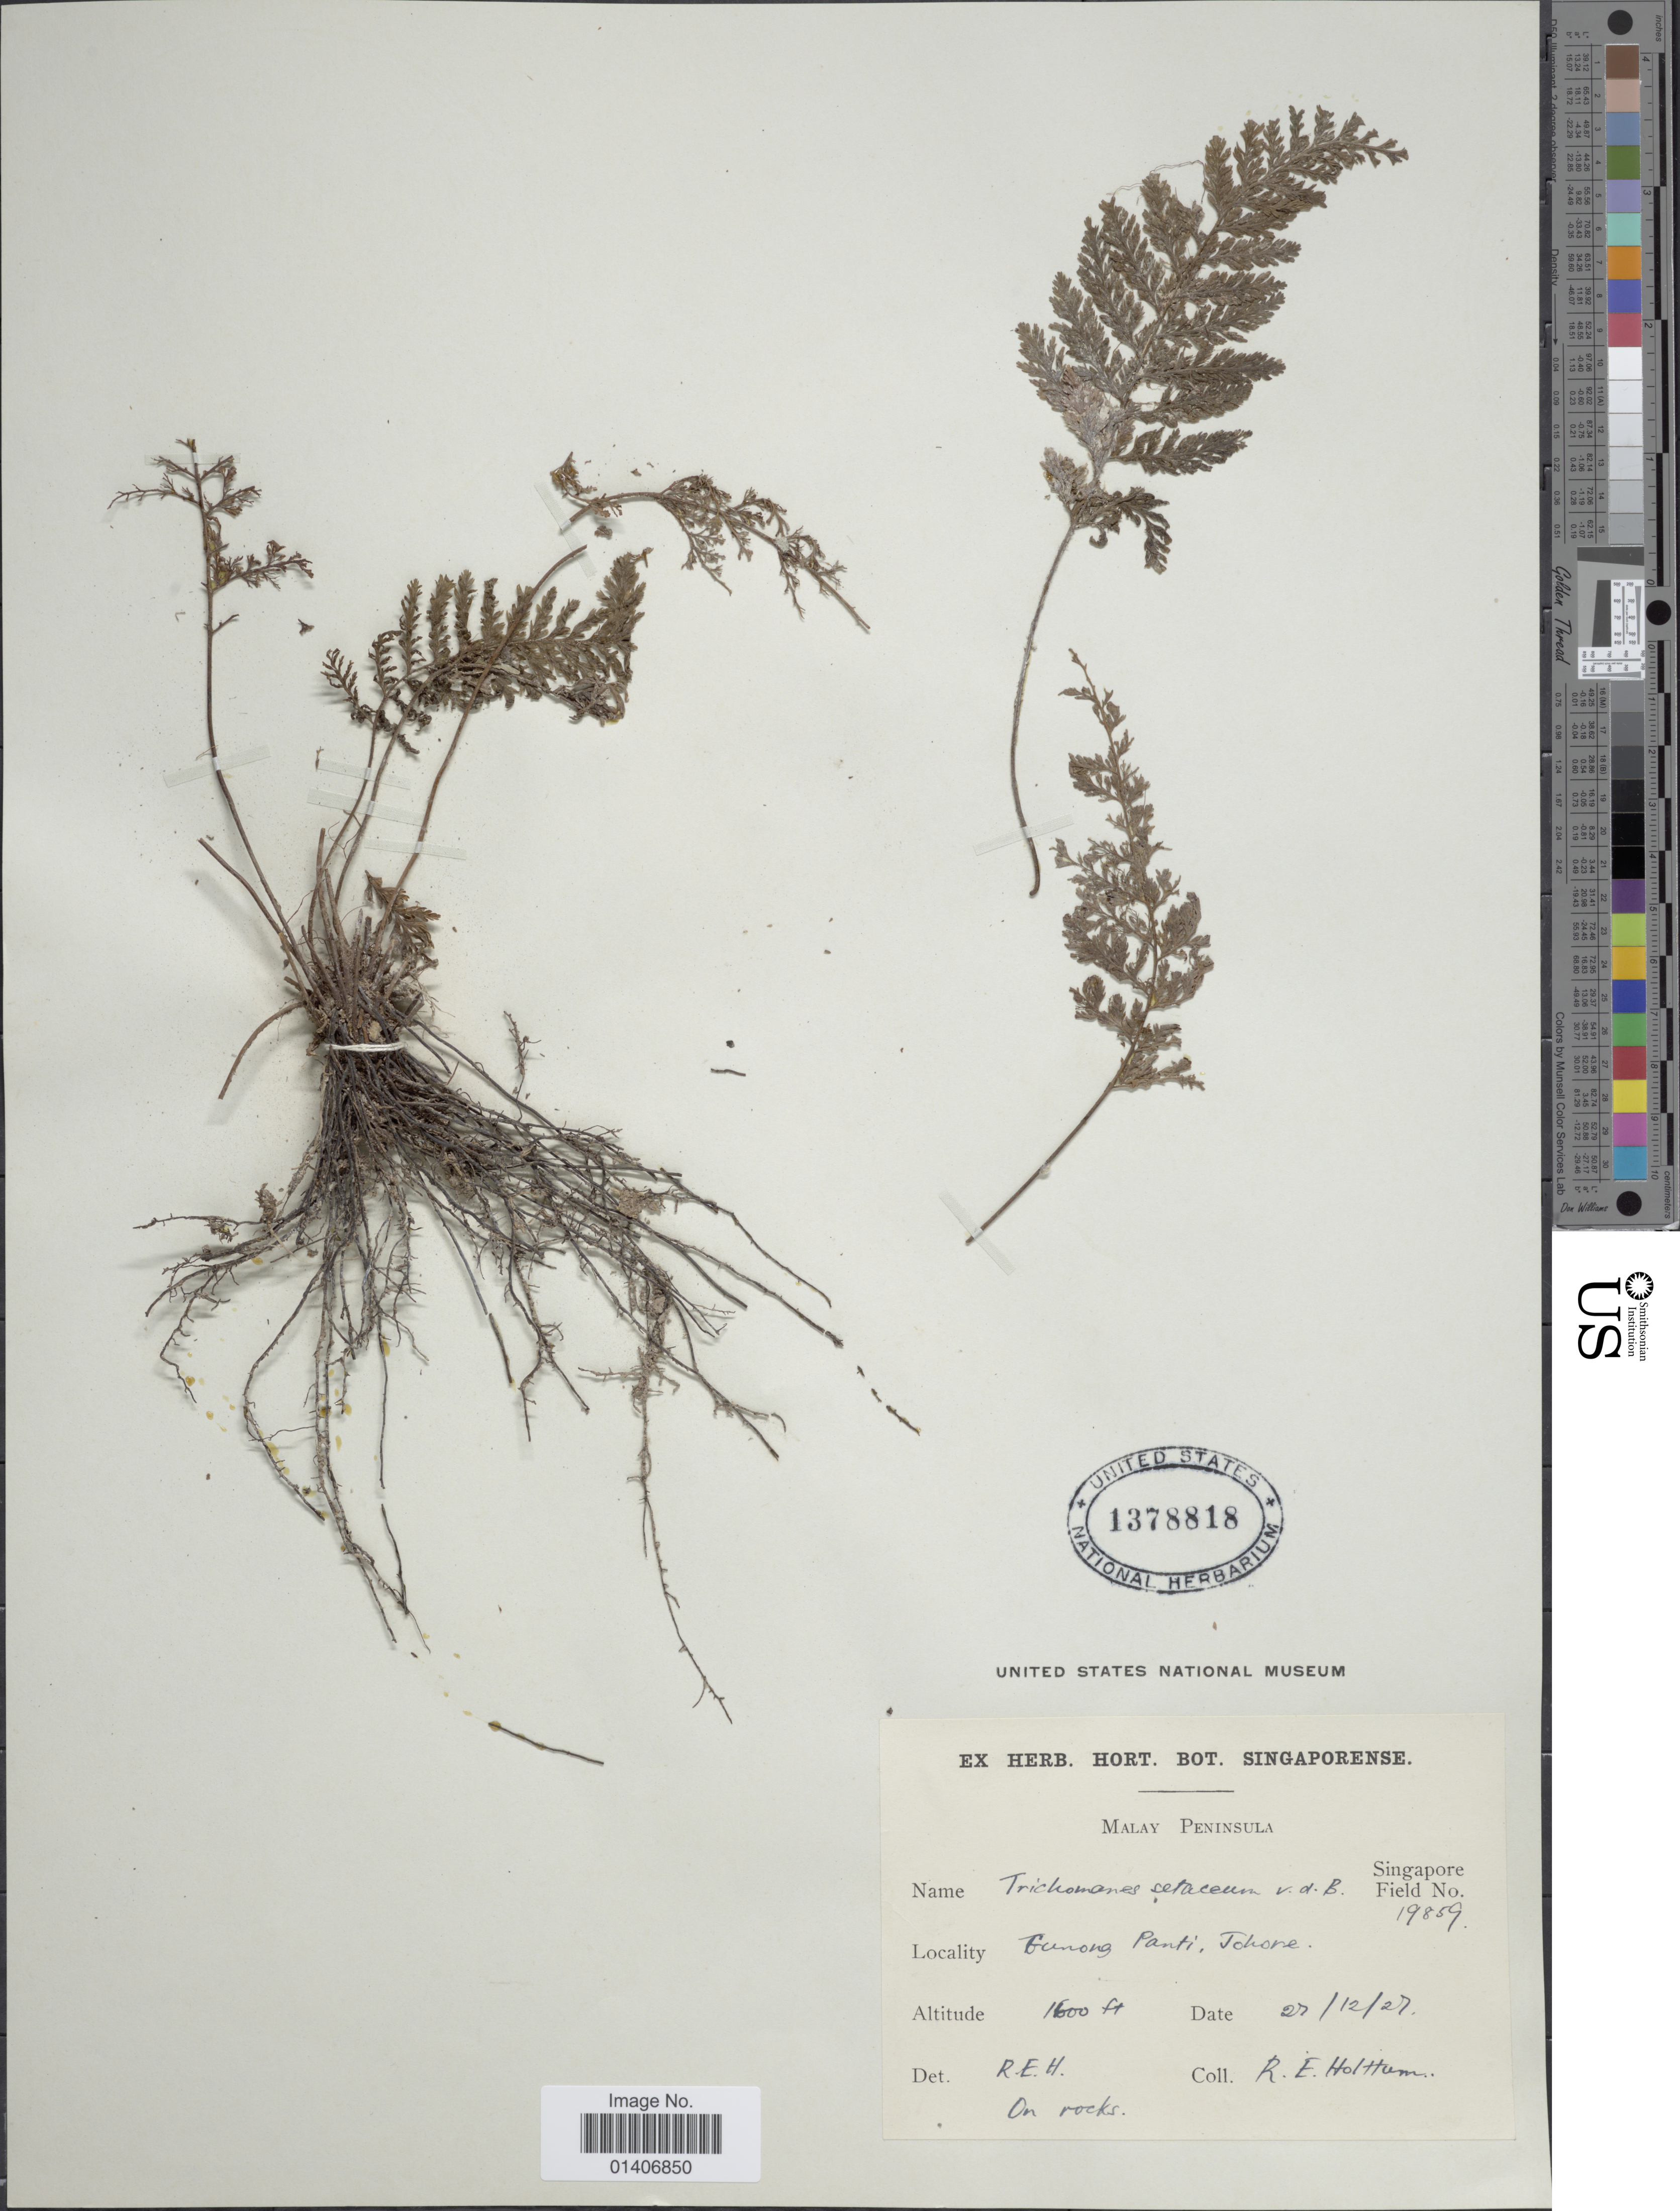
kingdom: Plantae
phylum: Tracheophyta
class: Polypodiopsida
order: Hymenophyllales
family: Hymenophyllaceae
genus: Abrodictyum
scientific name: Abrodictyum setaceum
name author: (Bosch) Ebihara & K. Iwats.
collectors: R. E. Holttum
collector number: Singapore Field 19859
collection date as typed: Transcribed d/m/y: 27/12/27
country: Malaysia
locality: Malay Peninsula, Gunong Panti, Johore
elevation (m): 488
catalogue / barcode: US 1378818